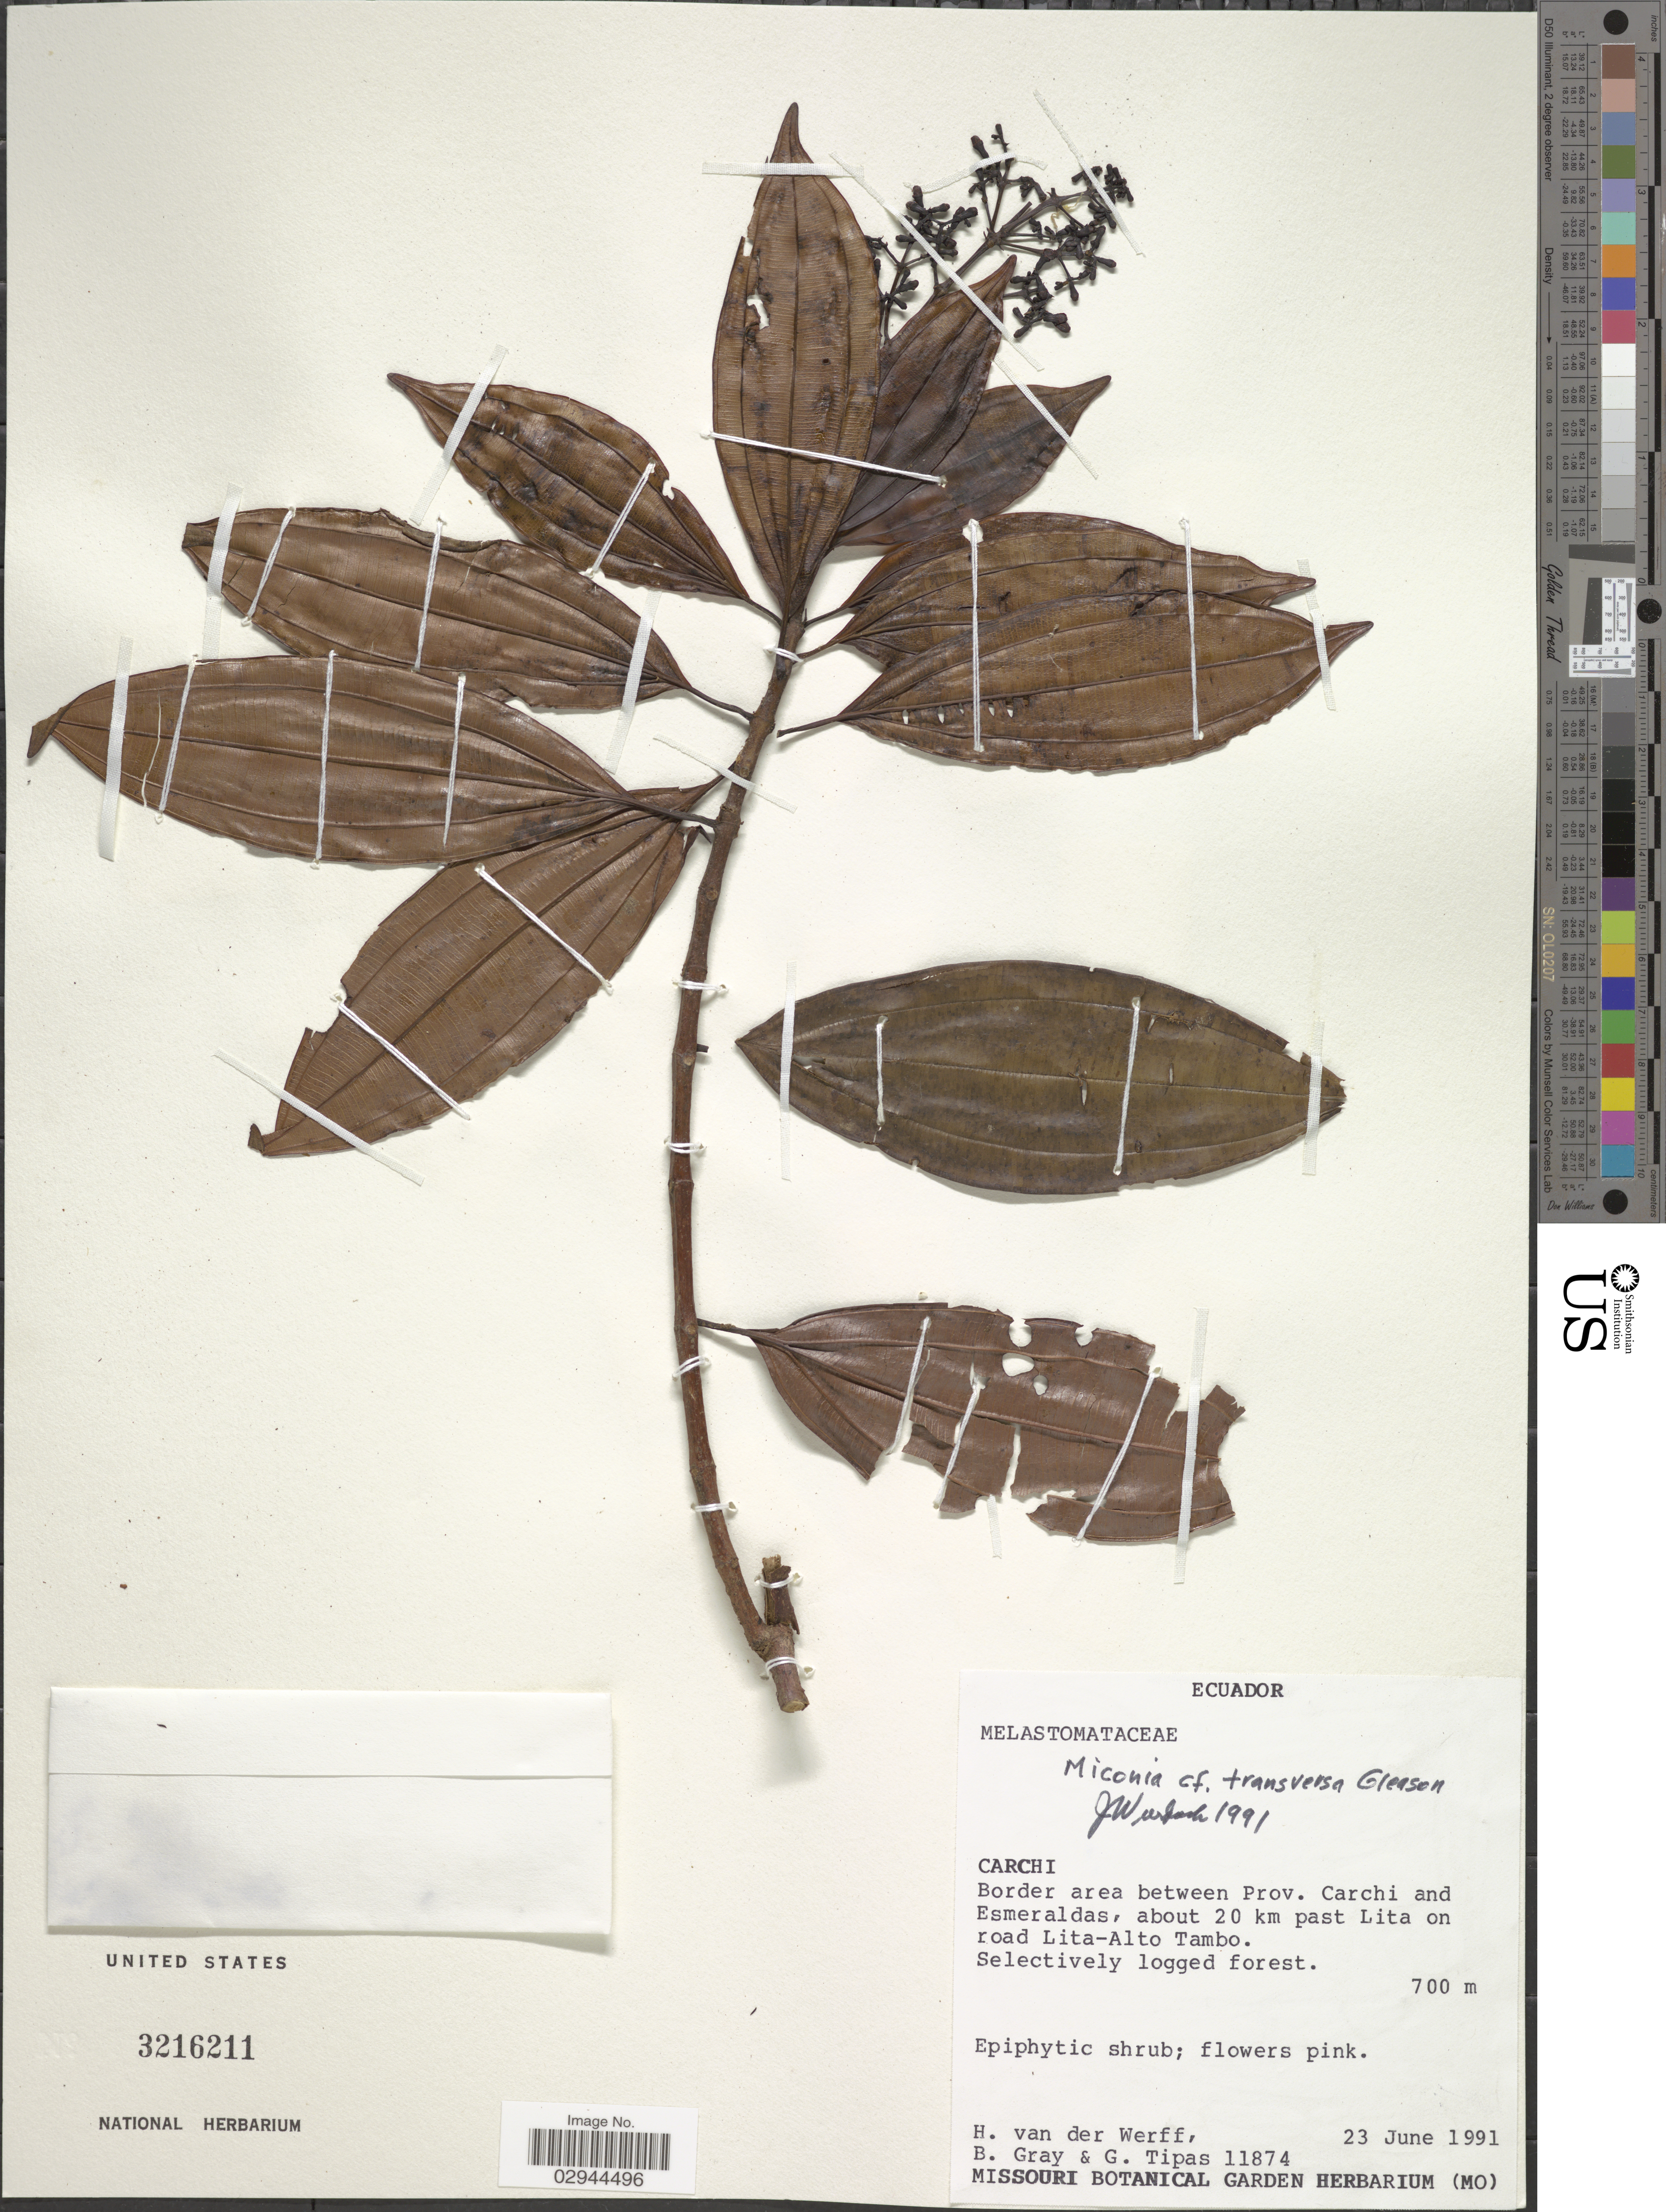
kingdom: Plantae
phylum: Tracheophyta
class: Magnoliopsida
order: Myrtales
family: Melastomataceae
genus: Miconia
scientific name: Miconia transversa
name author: Gleason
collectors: H. van der Werff, B. Gray & G. Tipas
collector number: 11874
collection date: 1991-06-23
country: Ecuador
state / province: Carchi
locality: Border area between Prov. Carchi and Esmeraldas, about 20 km past Lita on road Lita-Alto Tambo.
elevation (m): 700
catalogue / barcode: US 3216211